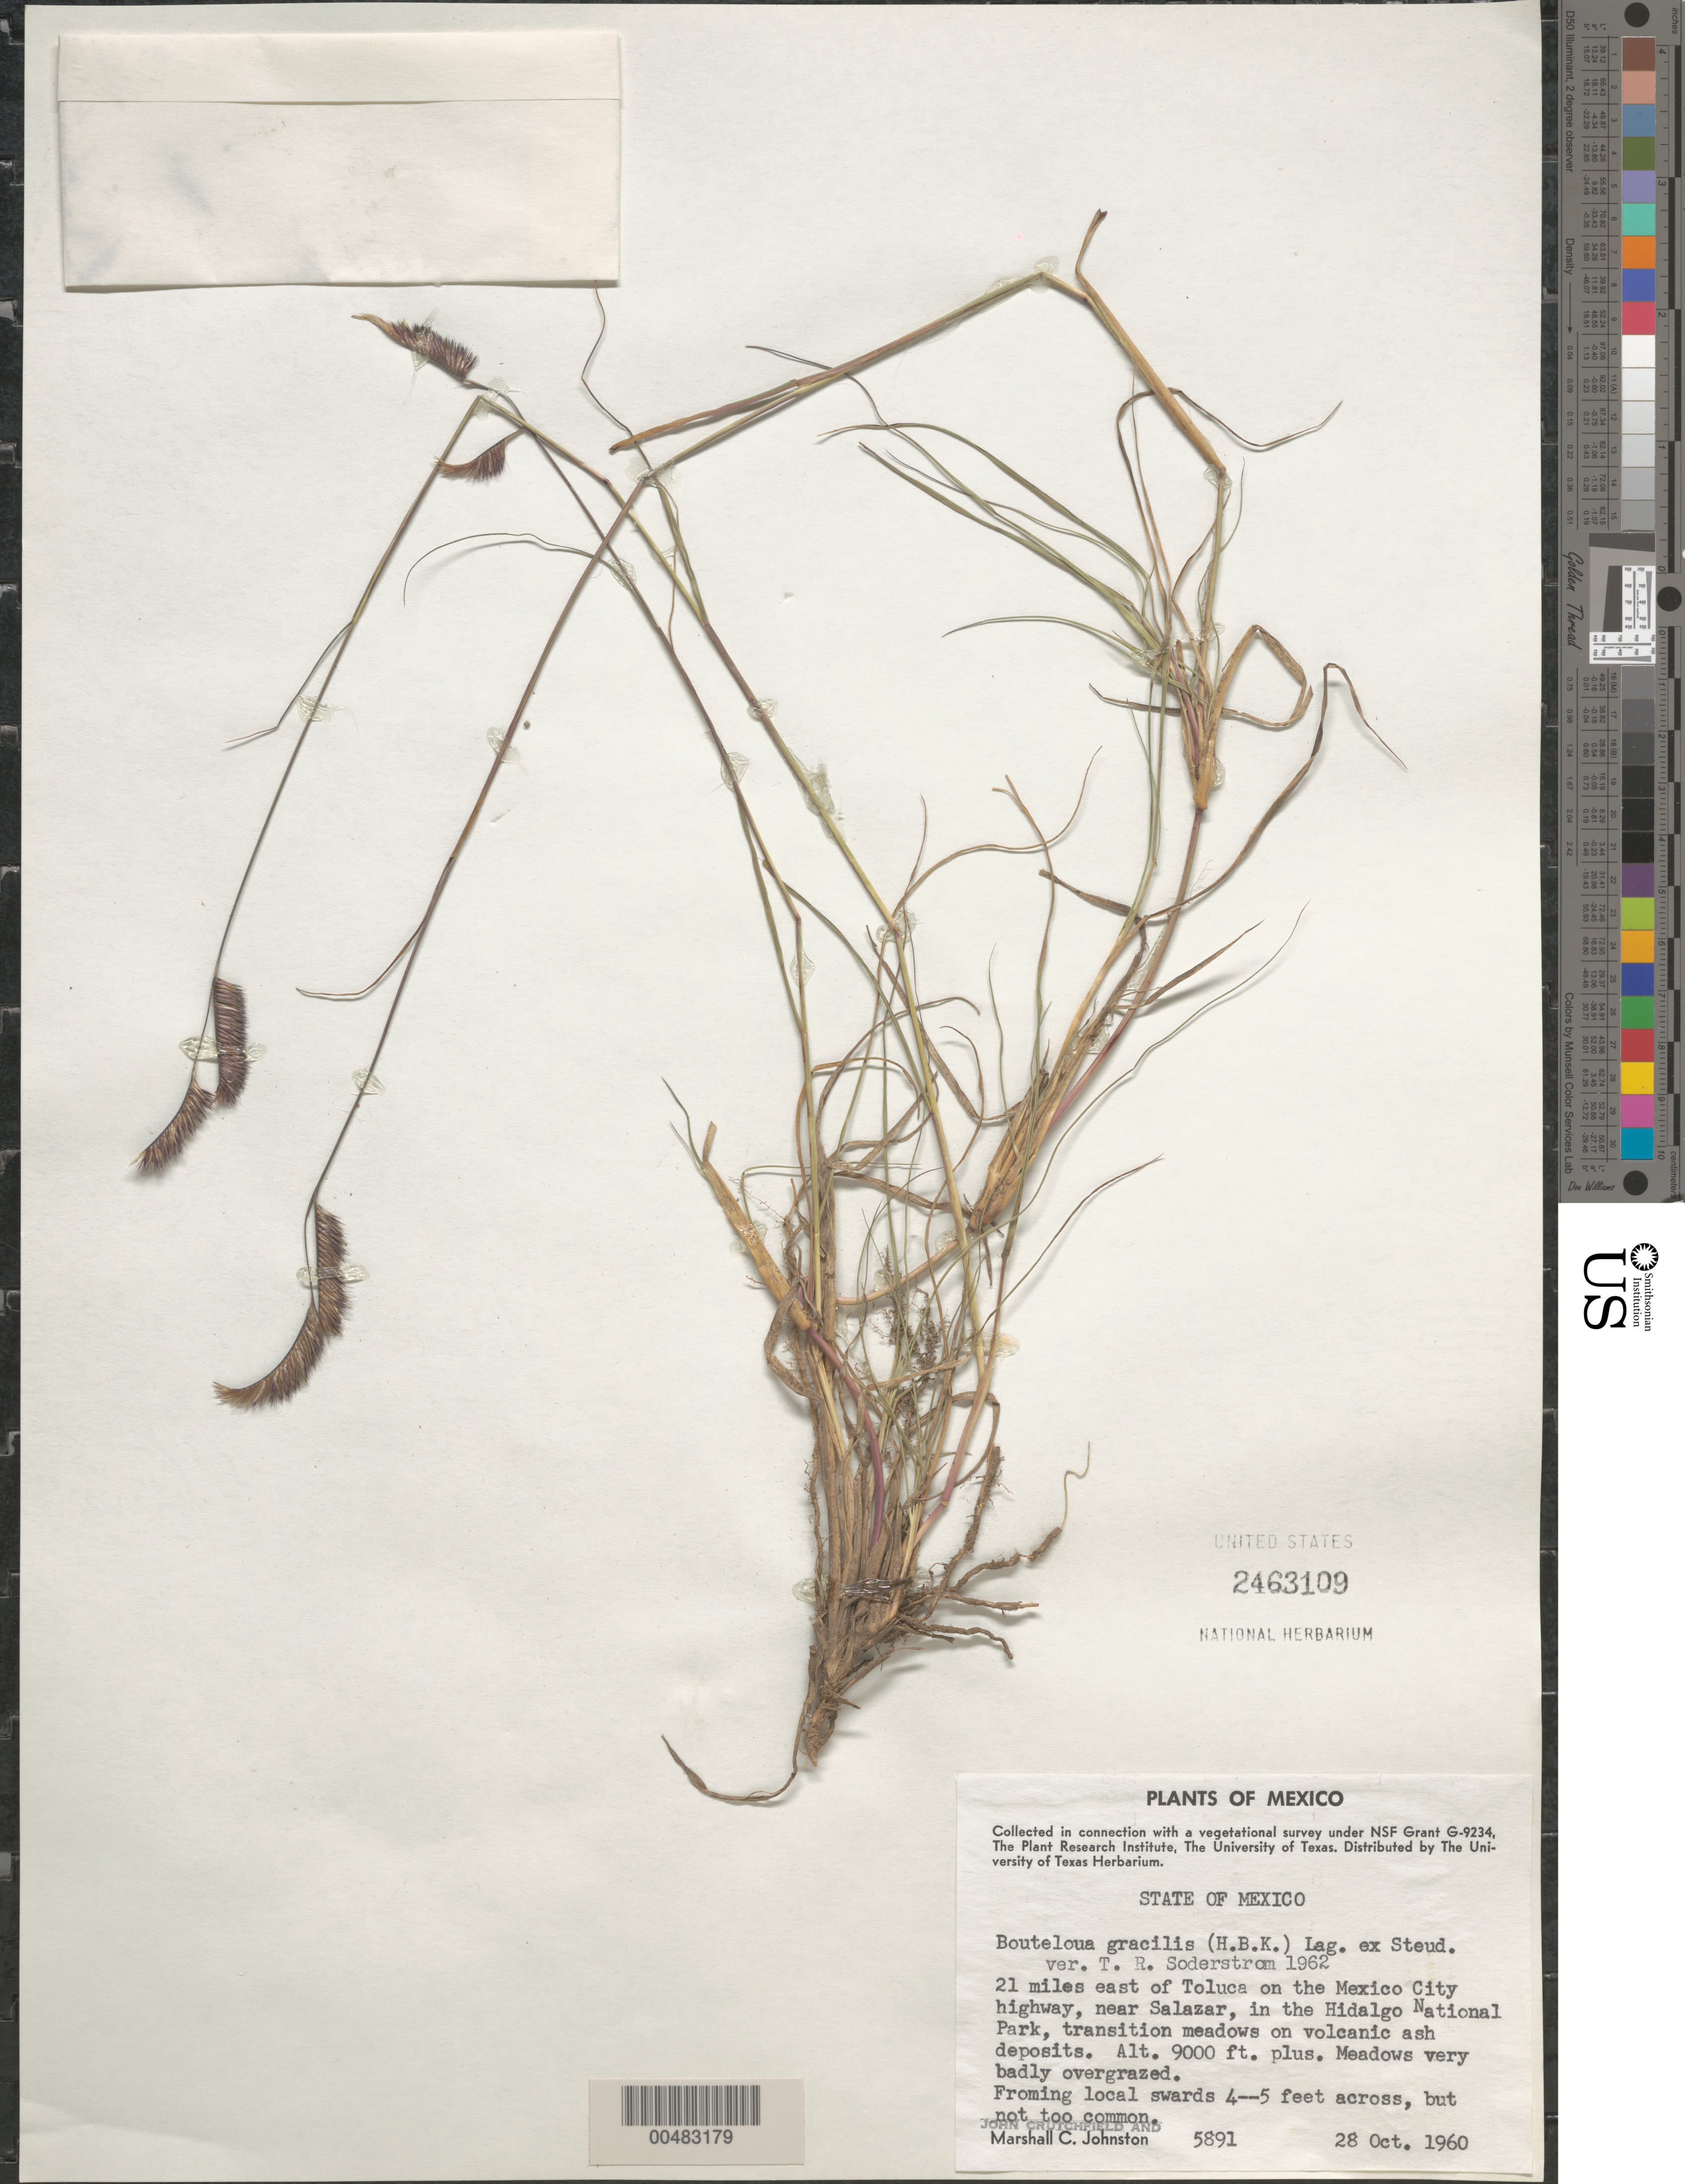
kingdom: Plantae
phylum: Tracheophyta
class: Liliopsida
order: Poales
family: Poaceae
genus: Bouteloua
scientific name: Bouteloua gracilis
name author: (Kunth) Lag. ex Griffiths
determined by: Soderstrom, T. R.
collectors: J. Crutchfield & M. Johnston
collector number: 5891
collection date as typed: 28 Oct 1960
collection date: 1960-10-28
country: Mexico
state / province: México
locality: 21 mi E of Toluca on the Mexico City hwy, near Salazar, in the Hidalgo Natl Park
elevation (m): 2743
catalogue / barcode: US 2463109